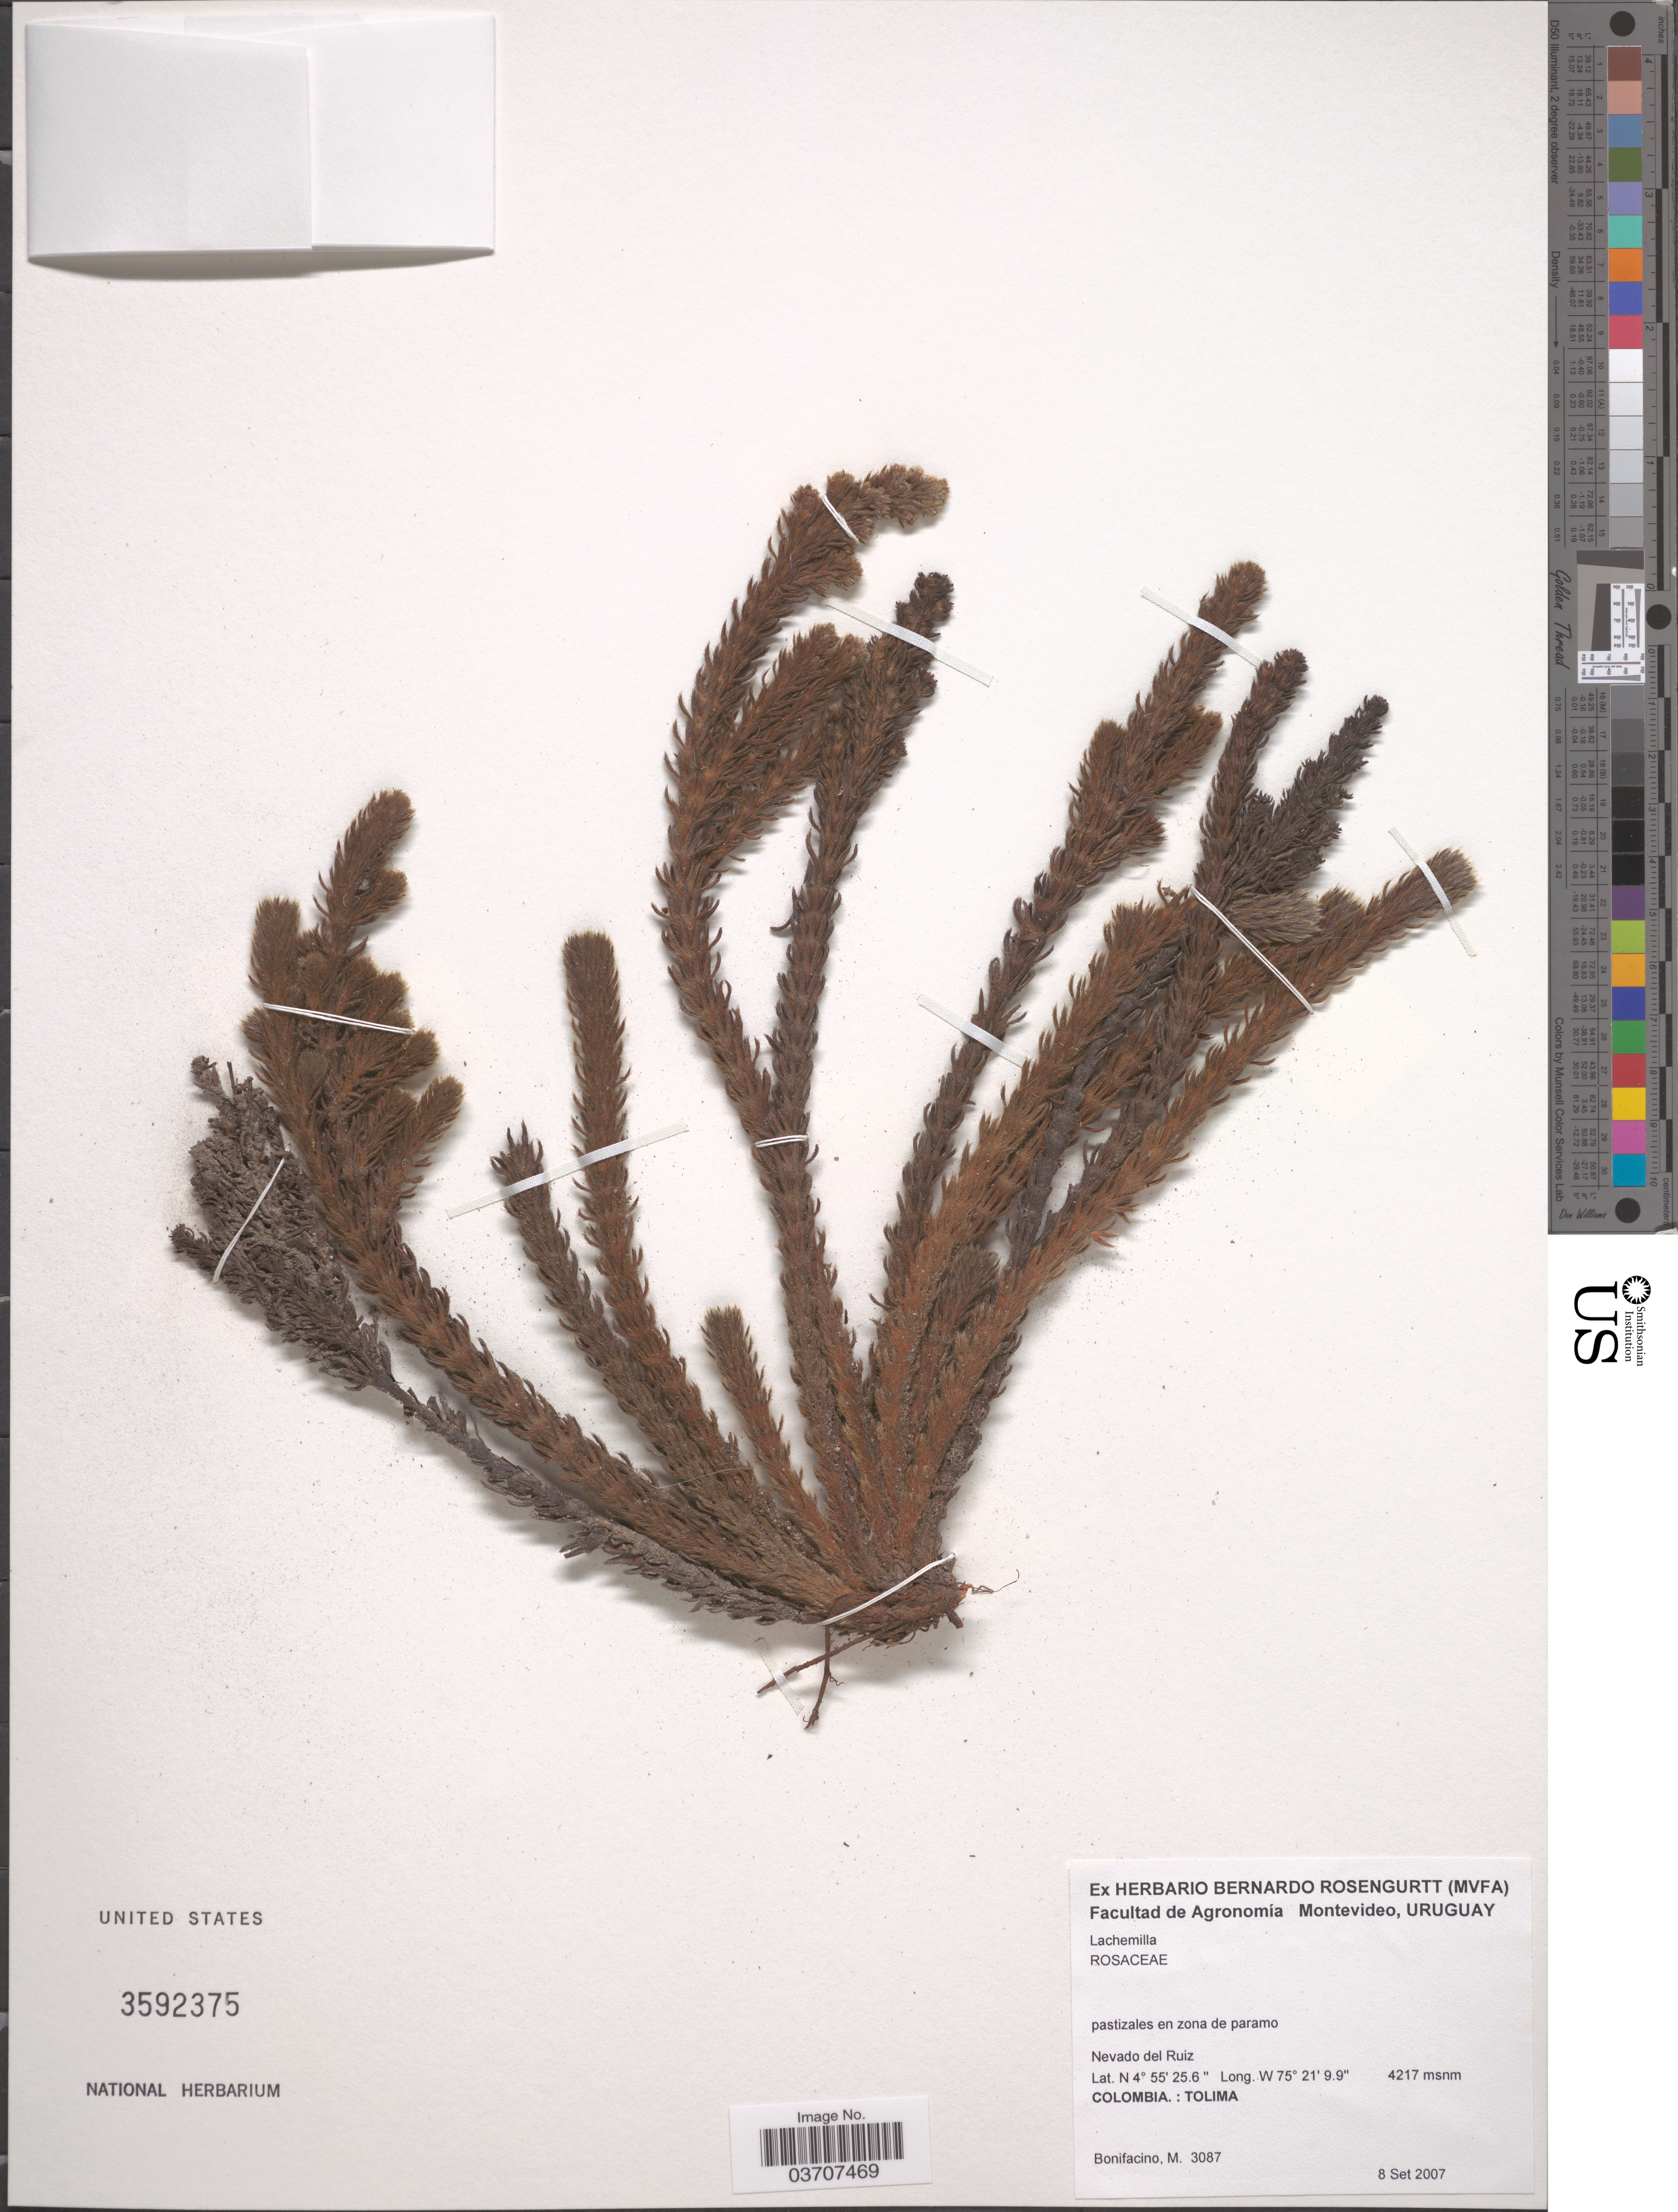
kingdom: Plantae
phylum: Tracheophyta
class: Magnoliopsida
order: Rosales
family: Rosaceae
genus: Lachemilla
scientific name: Lachemilla sp.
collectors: M. Bonifacino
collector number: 3087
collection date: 2007-09-08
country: Colombia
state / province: Tolima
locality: Nevado del Ruiz.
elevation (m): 4217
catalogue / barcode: US 3592375